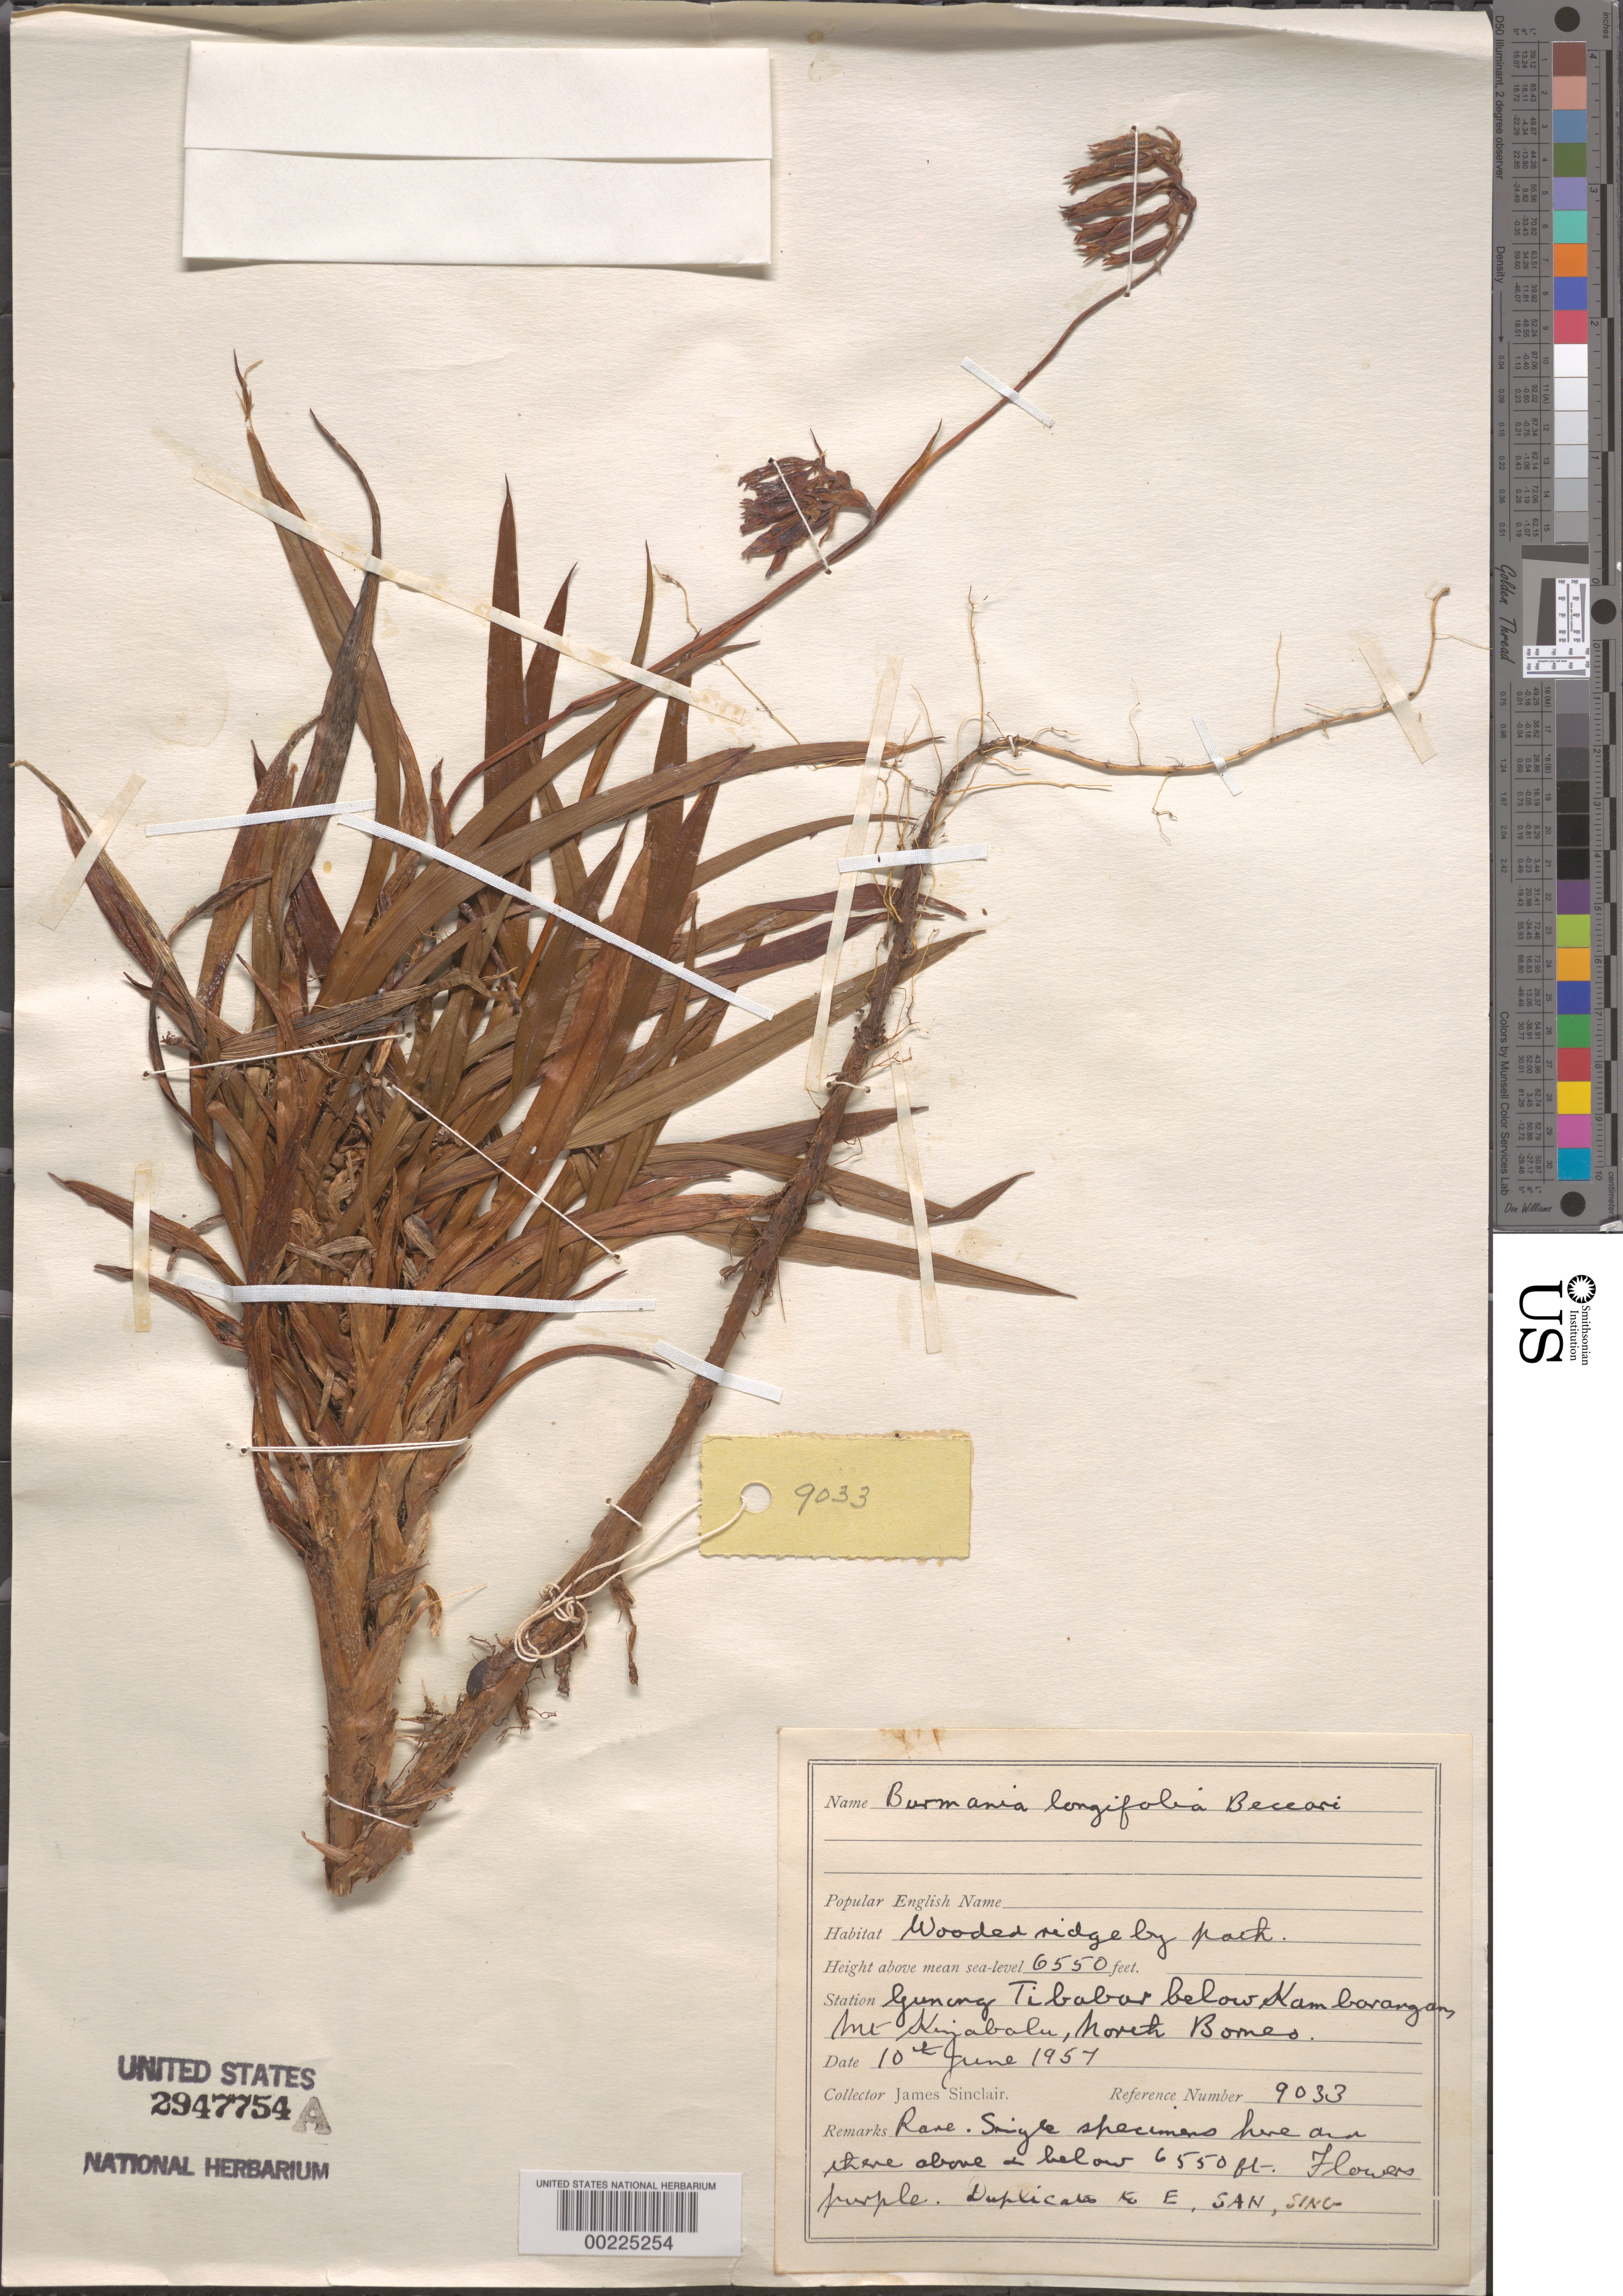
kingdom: Plantae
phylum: Tracheophyta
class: Liliopsida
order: Dioscoreales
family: Burmanniaceae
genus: Burmannia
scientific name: Burmannia longifolia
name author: Becc.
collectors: J. Sinclair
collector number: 9033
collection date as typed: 10 Jun 1957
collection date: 1957-06-10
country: Malaysia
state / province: Sabah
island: Borneo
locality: Guning tibabar below kambarangan, mt kinabalu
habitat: Wooded ridge by path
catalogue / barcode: US 2947754A